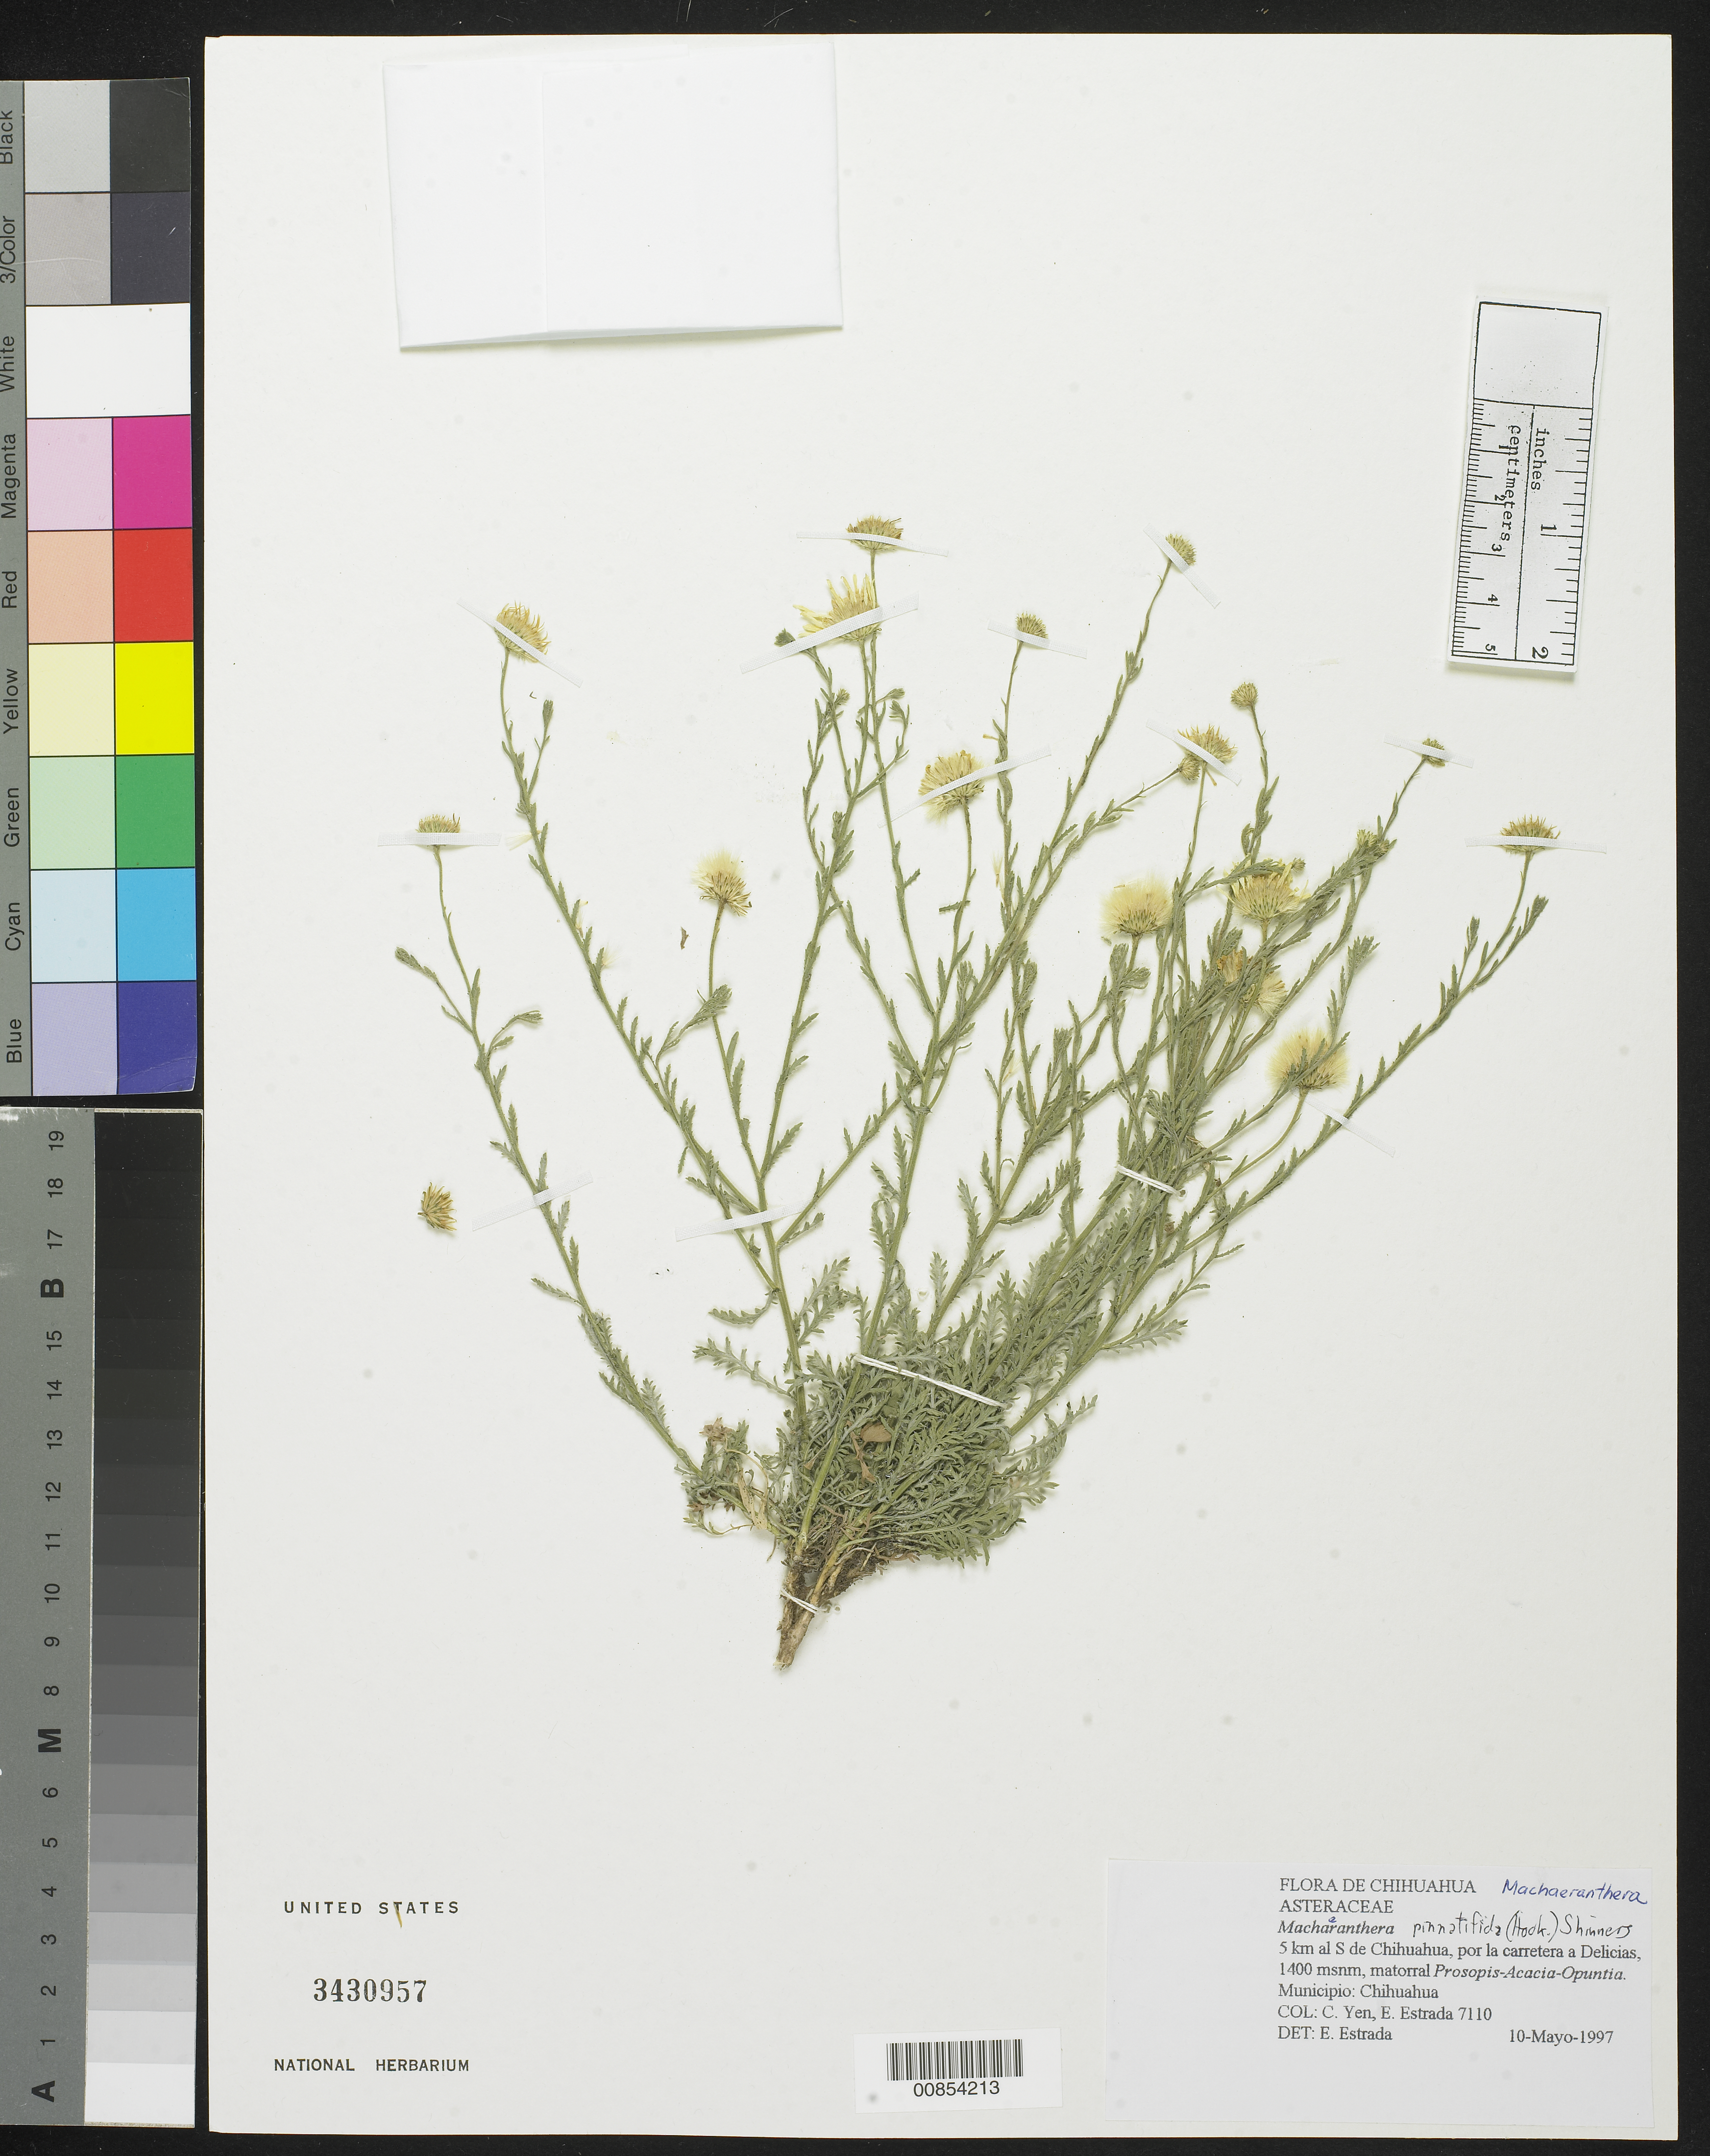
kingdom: Plantae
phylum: Tracheophyta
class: Magnoliopsida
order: Asterales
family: Asteraceae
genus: Machaeranthera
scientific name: Machaeranthera pinnatifida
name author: (Hook.) Shinners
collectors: Y. C. Yang & E. Estrada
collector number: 7110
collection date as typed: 10 May 1997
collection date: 1997-05-10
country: Mexico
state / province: Chihuahua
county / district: Chihuahua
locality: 5 km. al S de Chihuahua, por la carretera a Delicias.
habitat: Matorral Prosopis-Acacia-Oputia.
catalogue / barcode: US 3430957